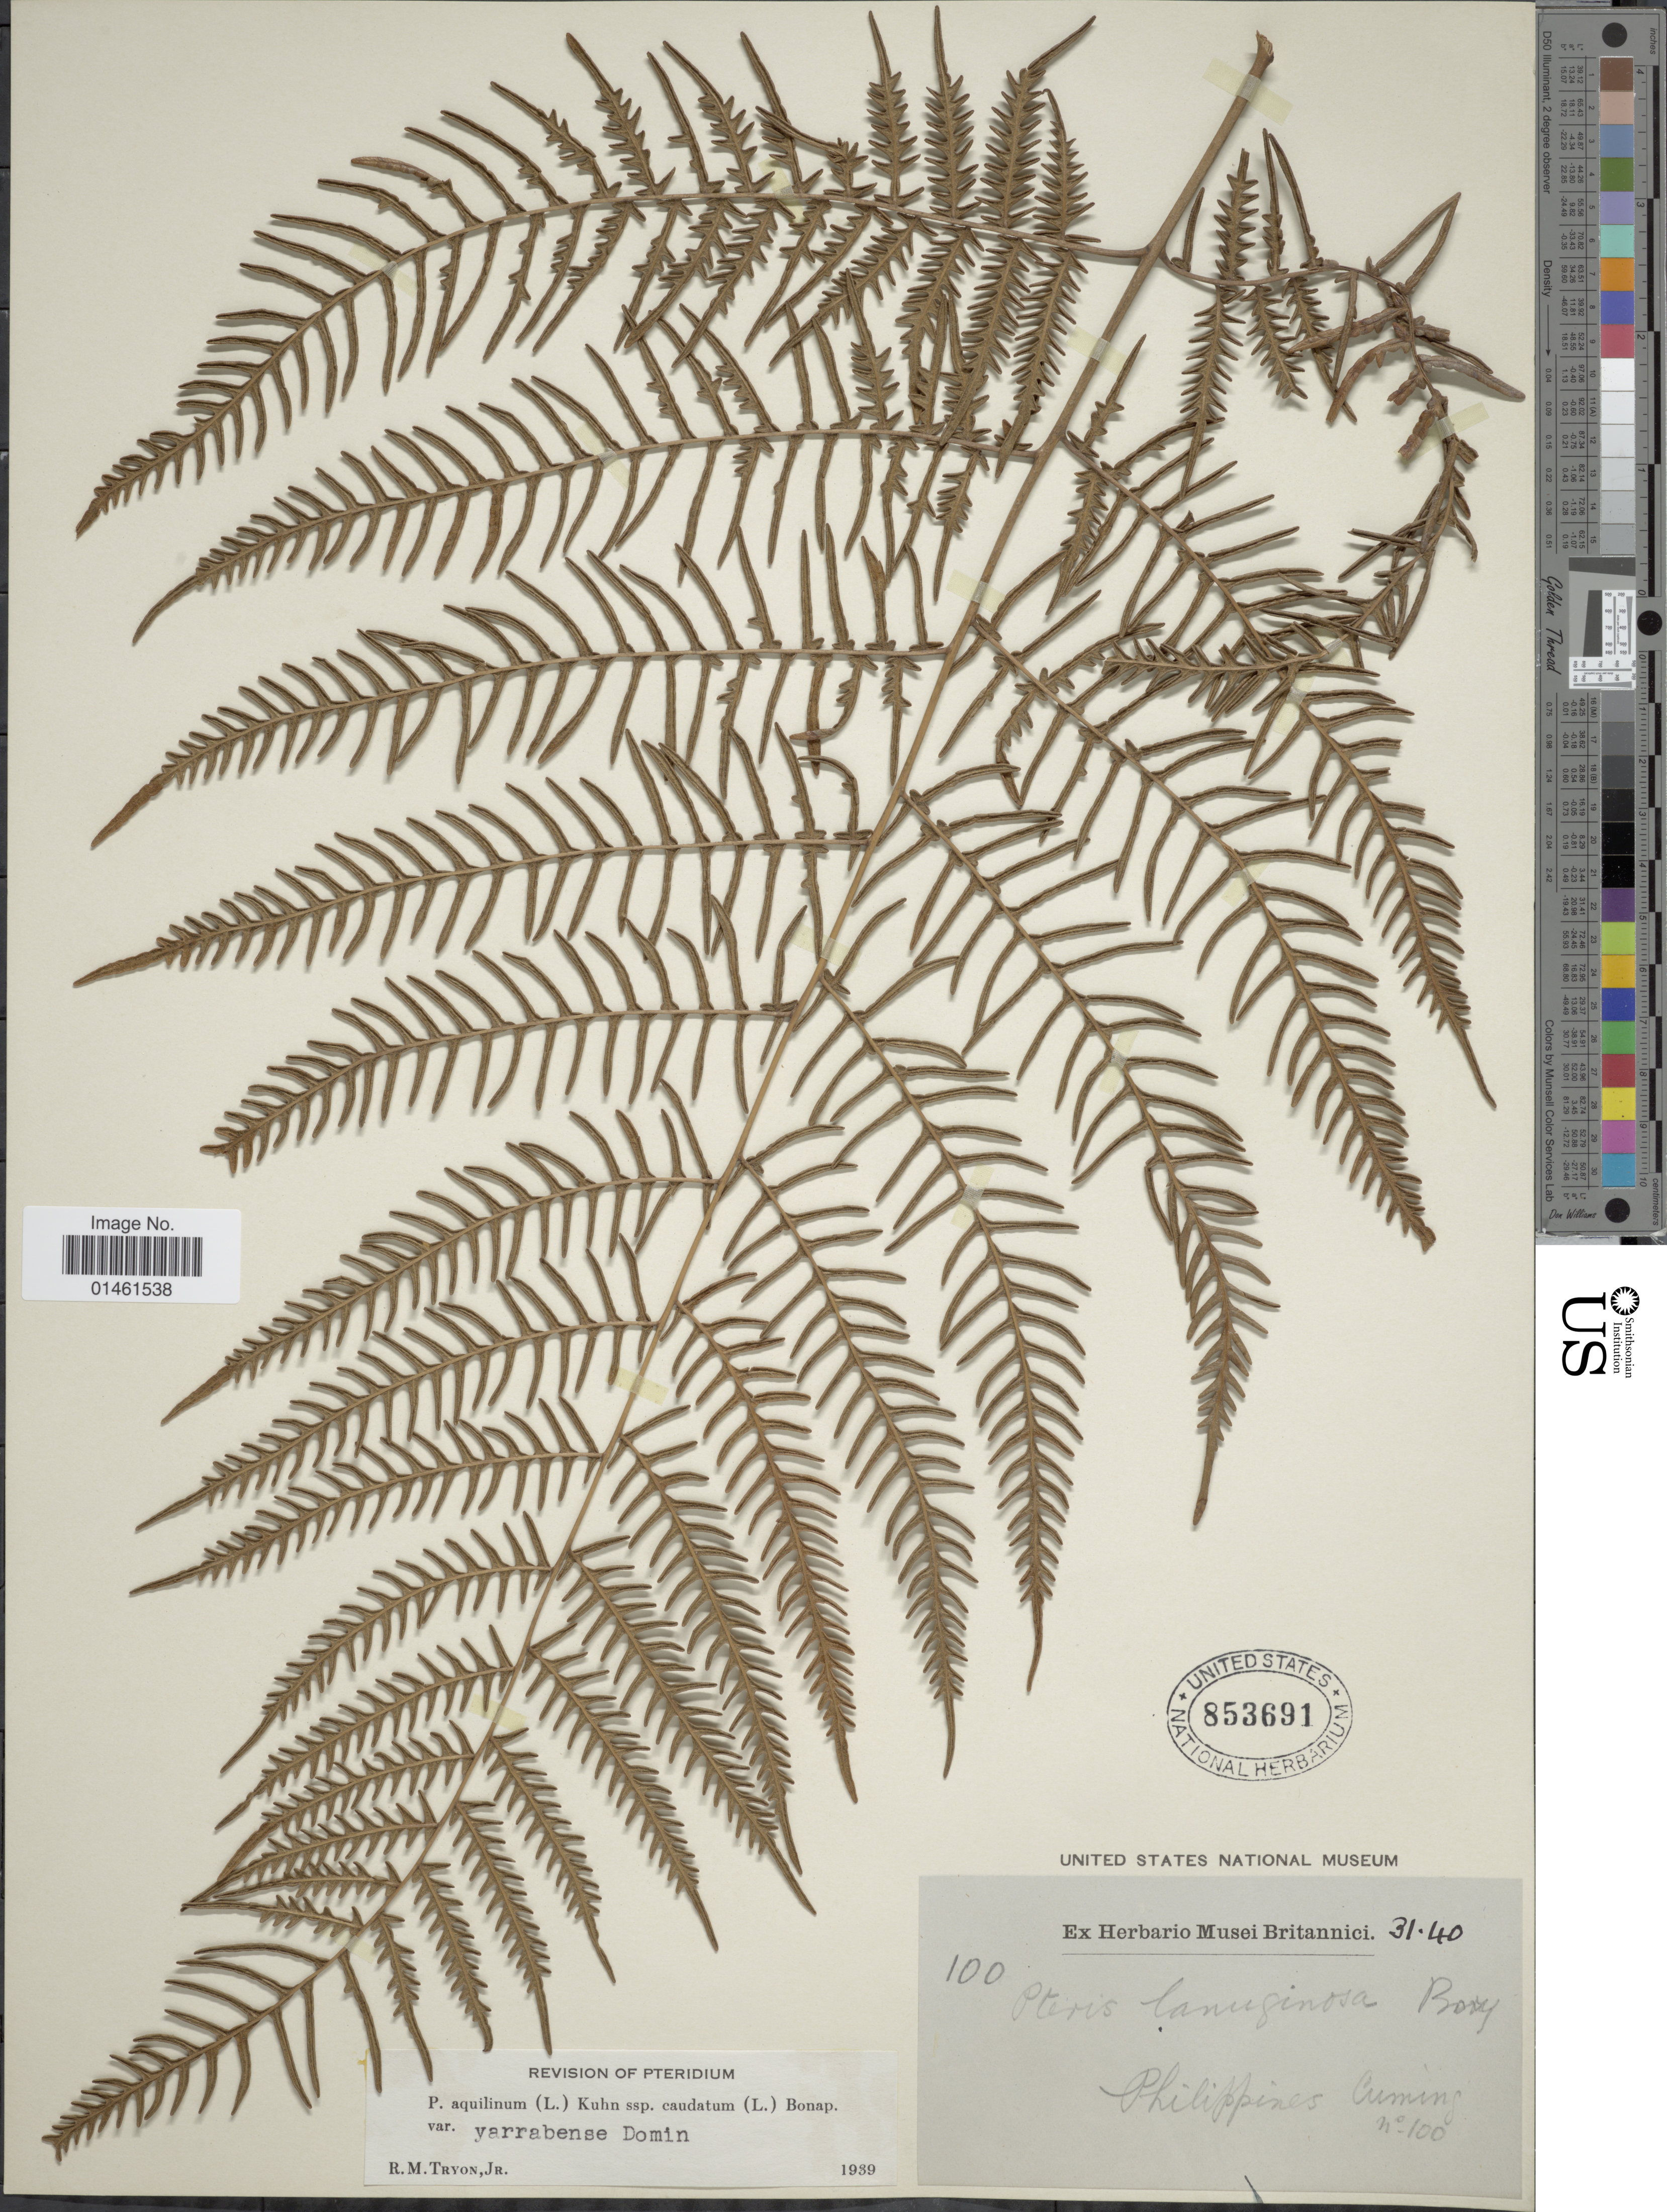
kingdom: Plantae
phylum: Tracheophyta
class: Polypodiopsida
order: Polypodiales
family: Dennstaedtiaceae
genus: Pteridium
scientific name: Pteridium aquilinum var. yarrabense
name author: Domin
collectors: -. Cuming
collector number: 100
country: Philippines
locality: Philippines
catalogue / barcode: US 853691